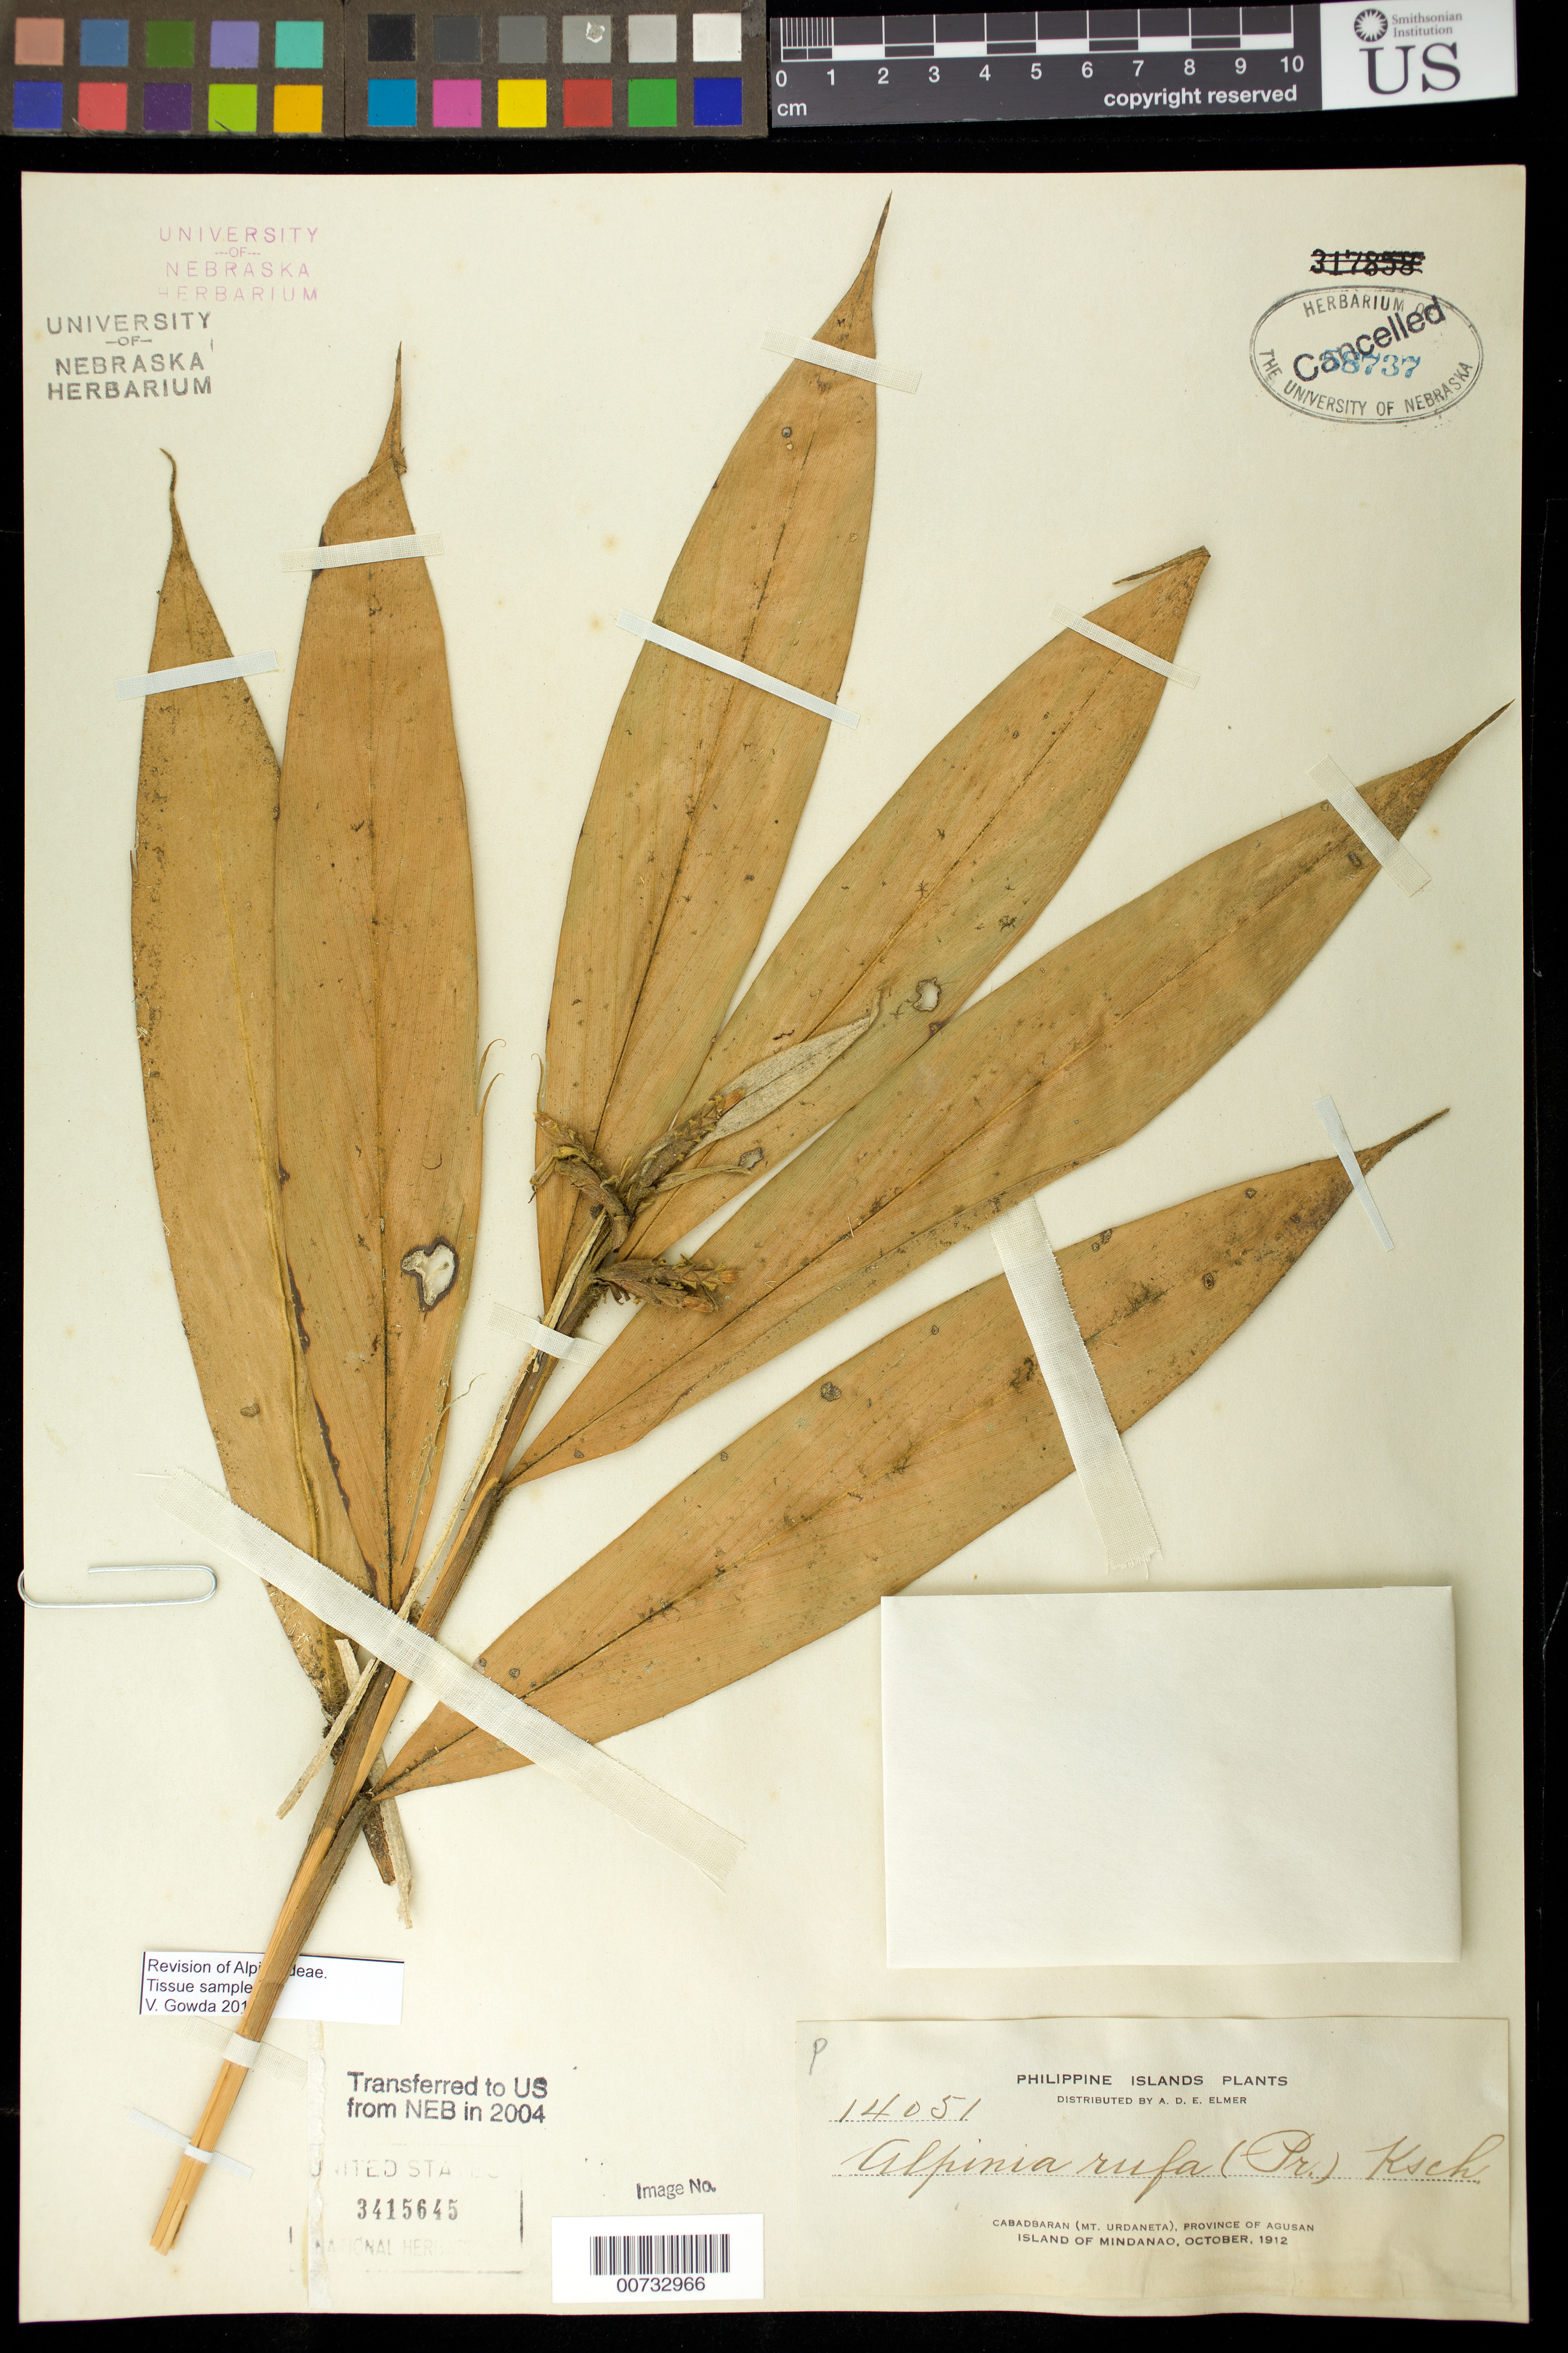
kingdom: Plantae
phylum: Tracheophyta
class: Liliopsida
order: Zingiberales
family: Zingiberaceae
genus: Alpinia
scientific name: Alpinia rufa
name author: (C. Presl) Náves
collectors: A. D. E. Elmer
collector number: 14051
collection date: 1912-10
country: Philippines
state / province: Caraga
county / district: Agusan del Norte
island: Mindanao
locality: Cabadbaran (Mt Urdaneta).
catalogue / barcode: US 3415645